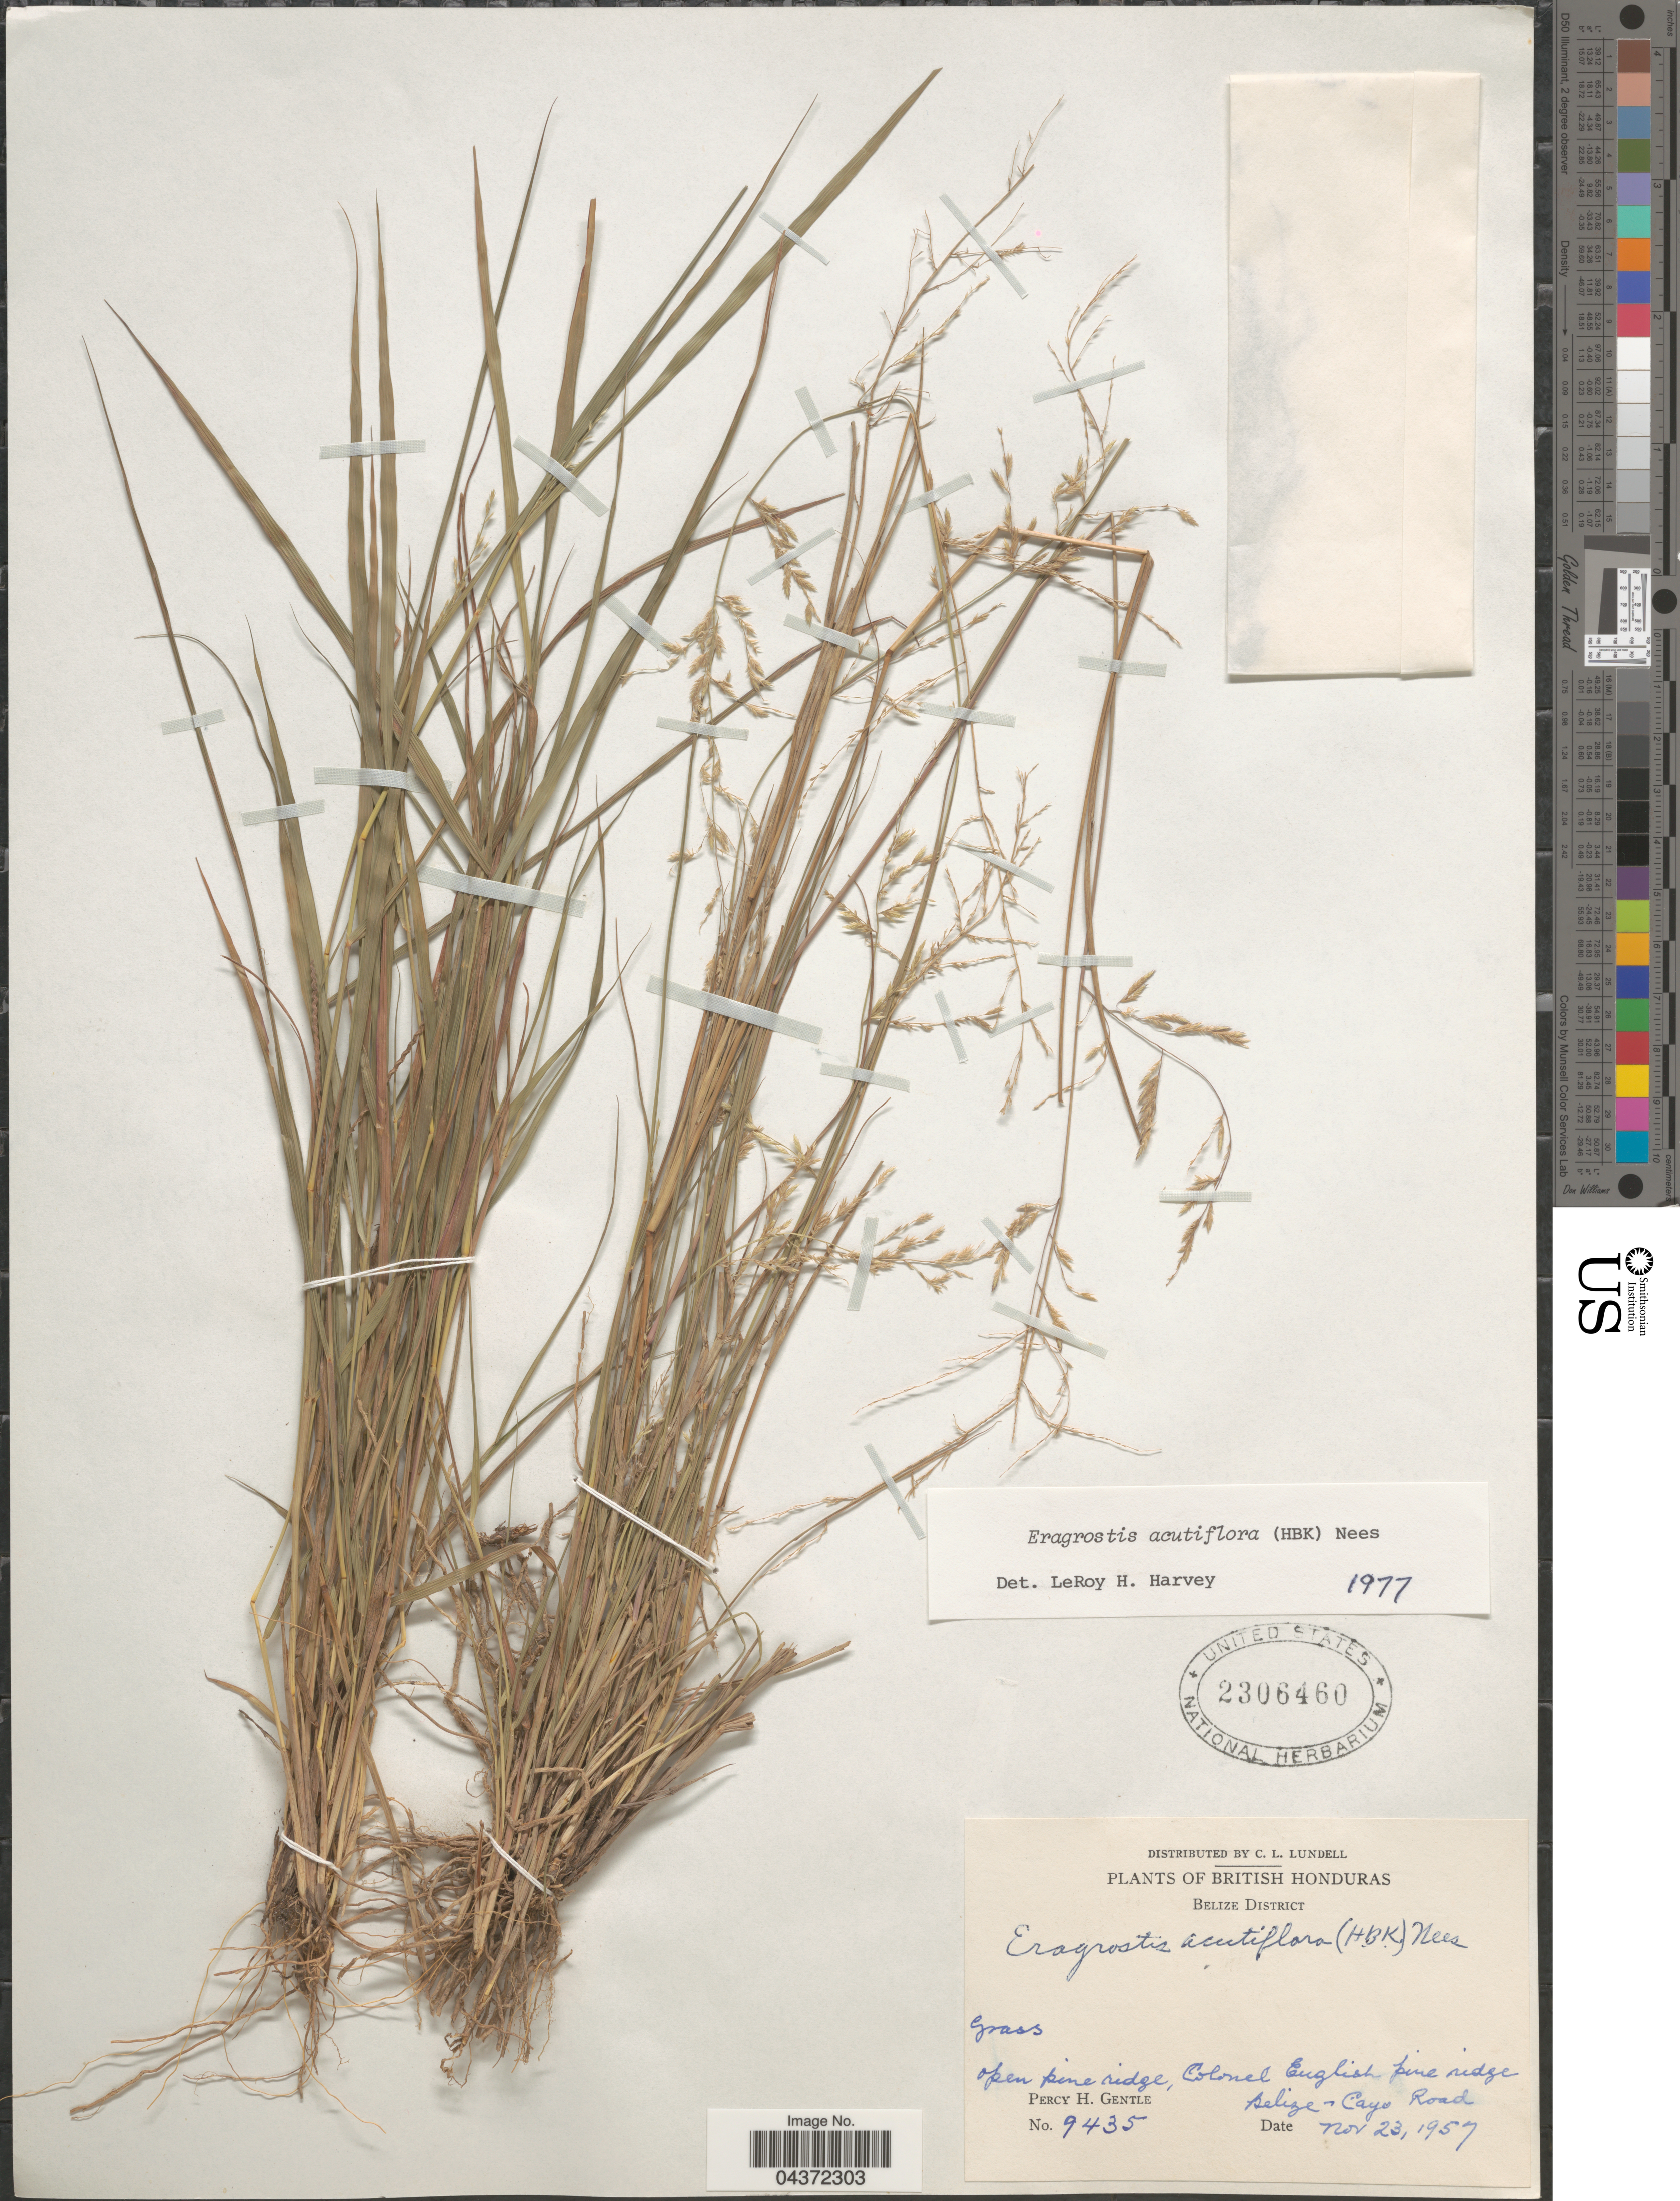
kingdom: Plantae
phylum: Tracheophyta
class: Liliopsida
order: Poales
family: Poaceae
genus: Eragrostis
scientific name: Eragrostis acutiflora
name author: (Kunth) Nees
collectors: P. H. Gentle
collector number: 9435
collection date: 1957-11-23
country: Belize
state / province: Belize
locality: British Honduras. Belize District. Open pine ridge, Colonel English pine ridge. Belize-Cayo Road.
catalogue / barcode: US 2306460